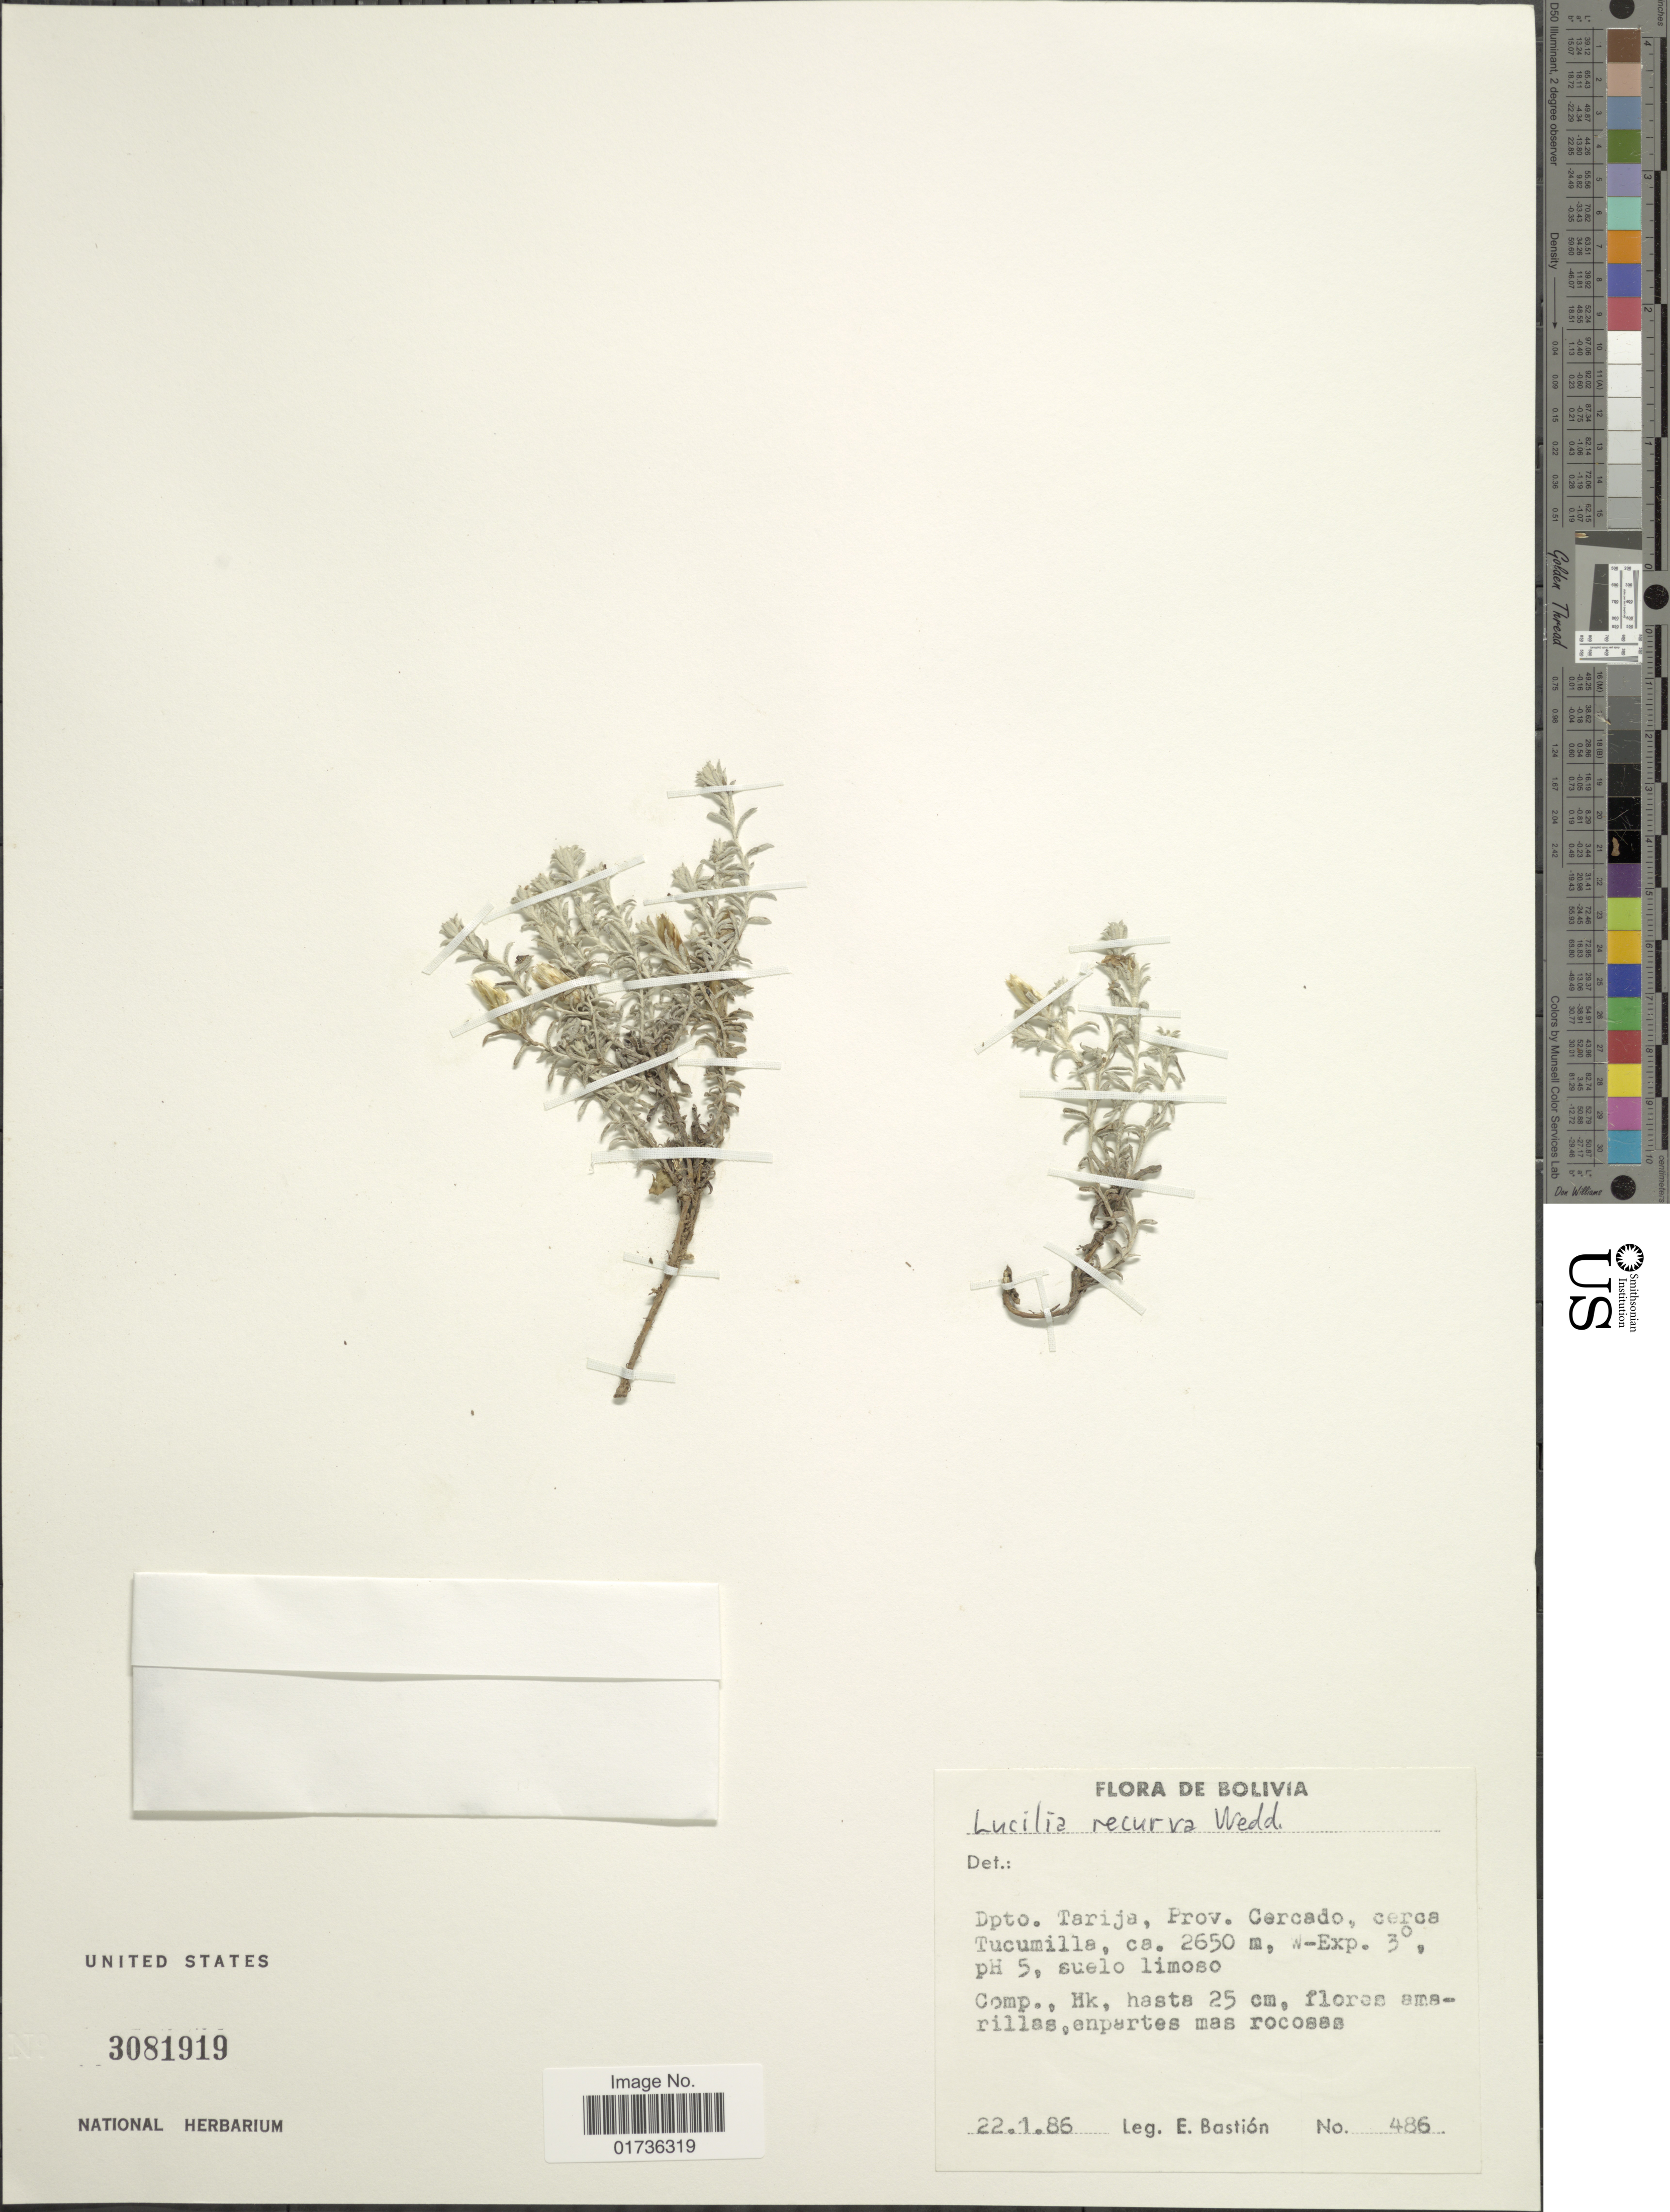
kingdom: Plantae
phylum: Tracheophyta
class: Magnoliopsida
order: Asterales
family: Asteraceae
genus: Lucilia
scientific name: Lucilia recurva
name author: Wedd.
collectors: E. Bastion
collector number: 486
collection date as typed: Transcribed d/m/y: 22/1/86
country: Bolivia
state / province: Tarija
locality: Dpto Tarija, prov. Cercado, cerca Tucumilla, W-Exp. 3° pH, suelo limoso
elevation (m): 2650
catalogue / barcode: US 3081919